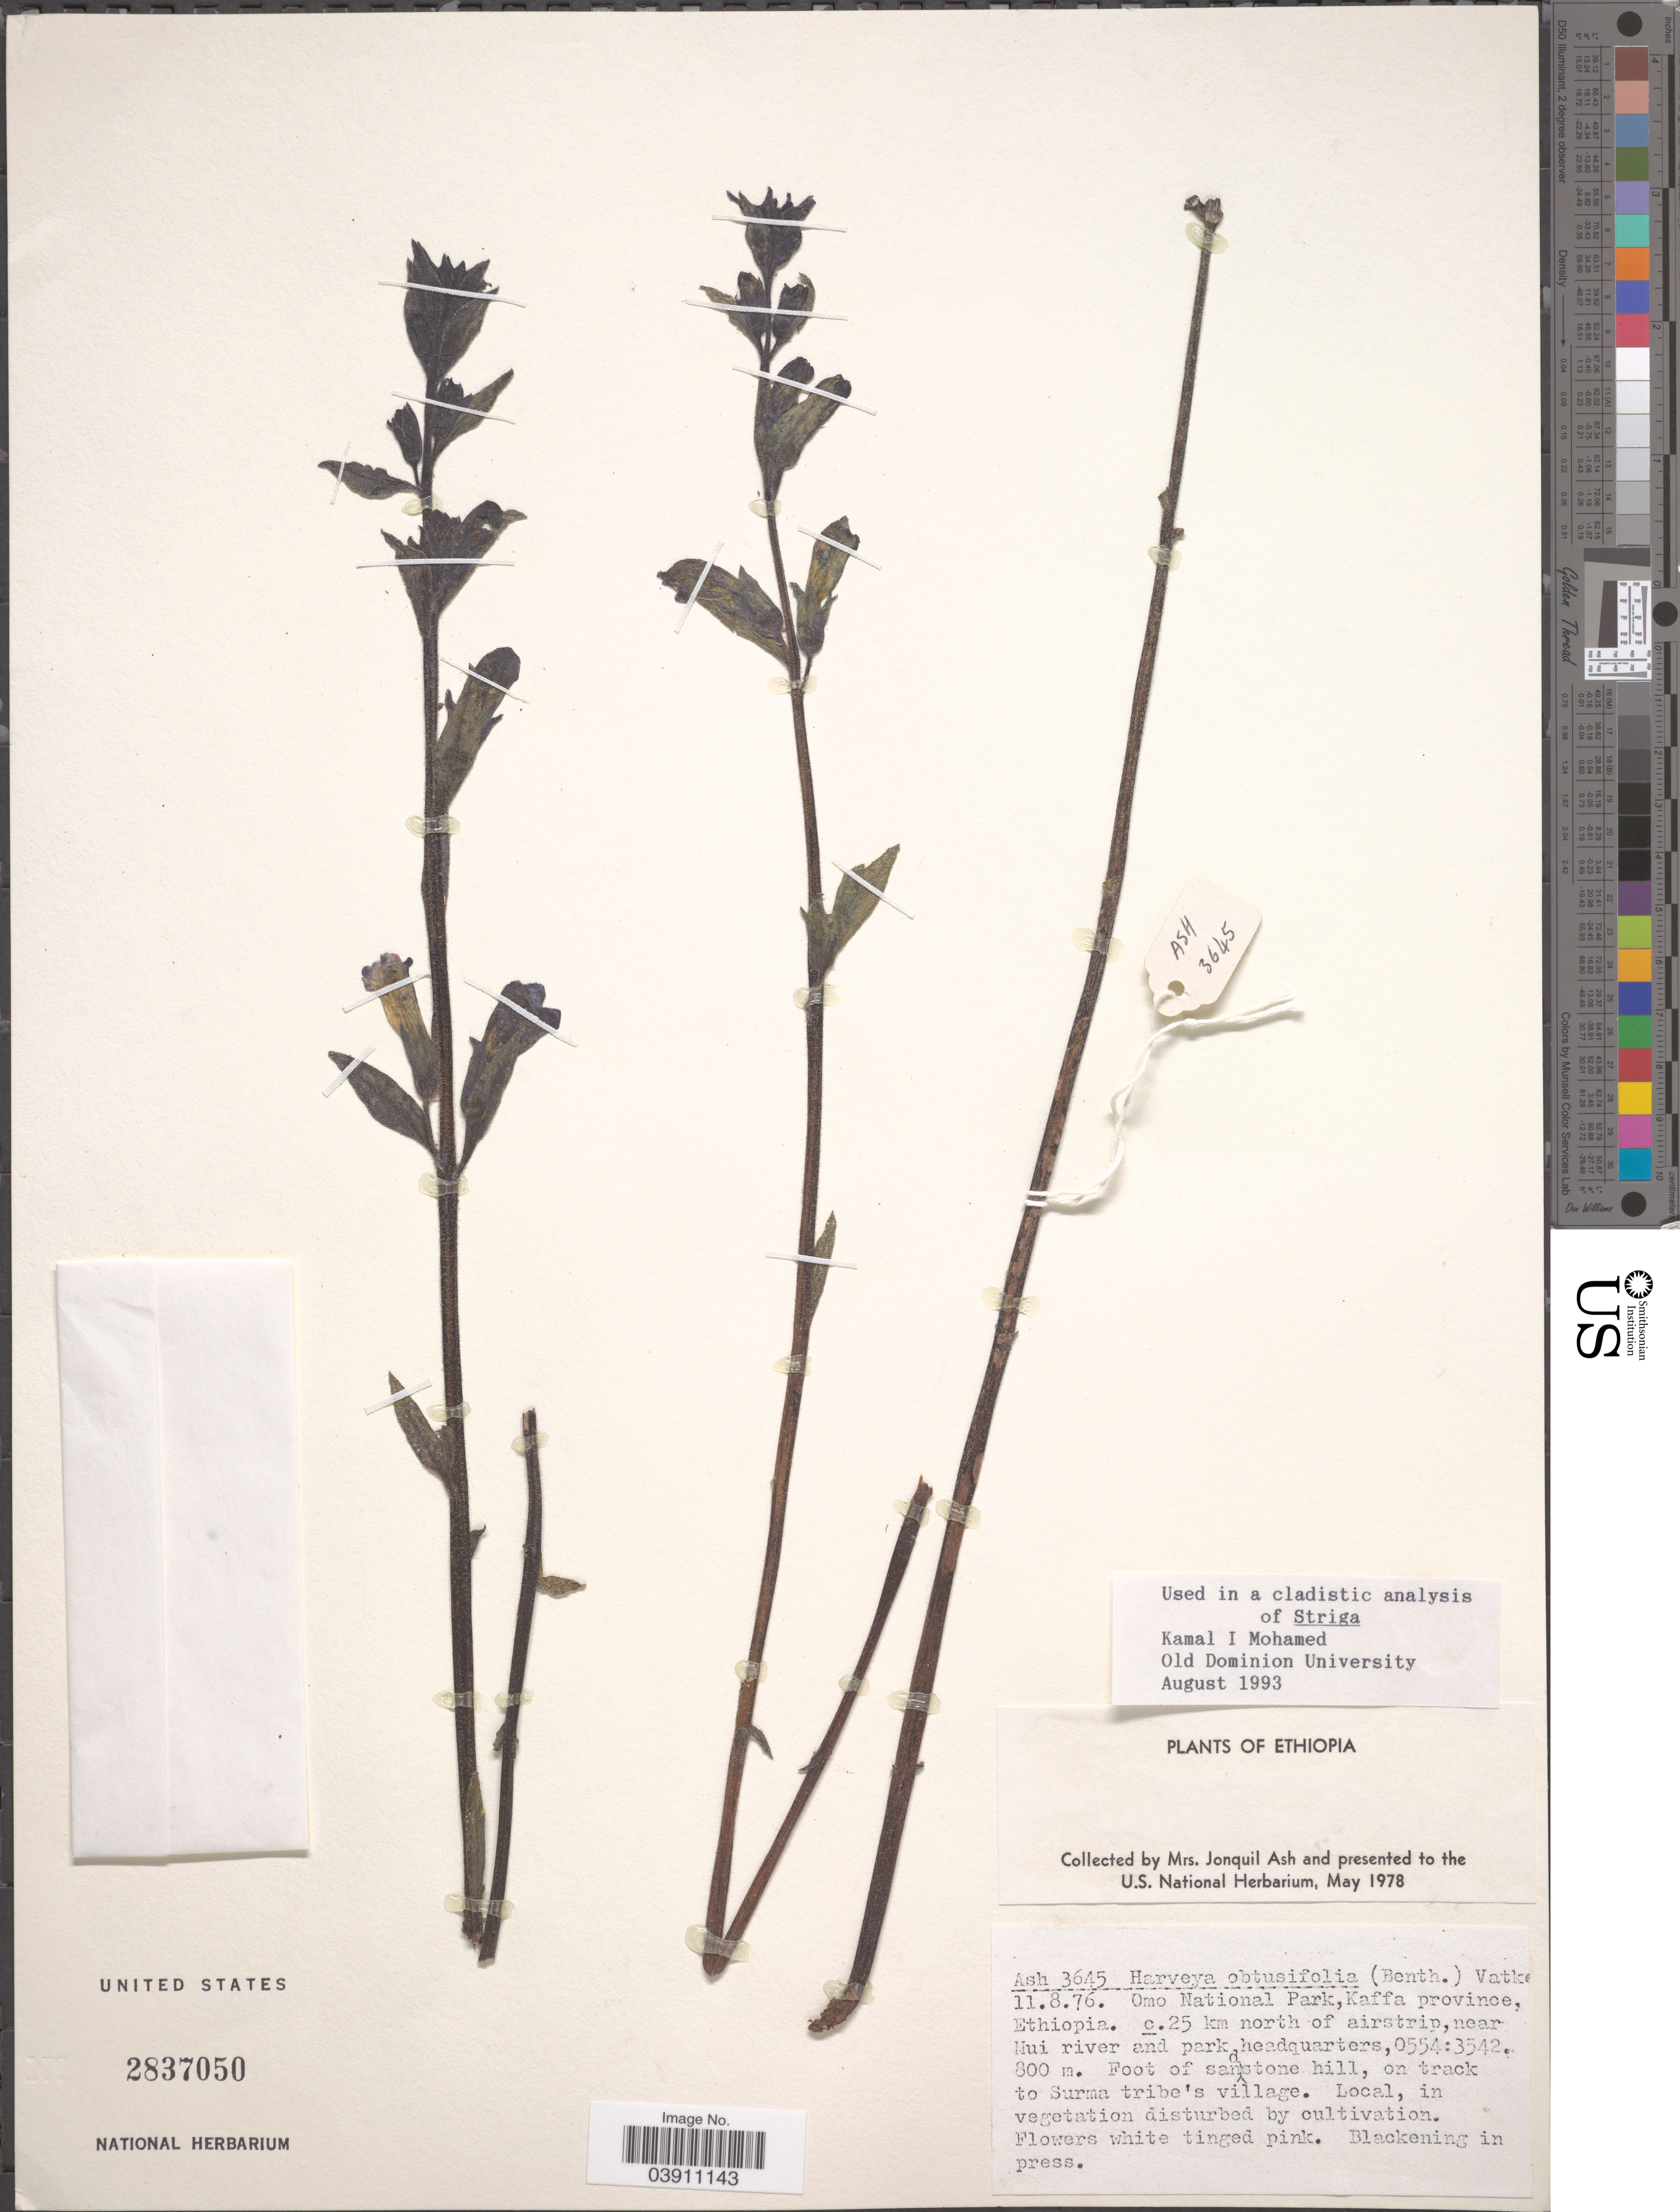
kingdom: Plantae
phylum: Tracheophyta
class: Magnoliopsida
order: Lamiales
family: Orobanchaceae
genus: Harveya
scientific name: Harveya obtusifolia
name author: (Benth.) Vatke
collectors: J. Ash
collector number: Ash 3645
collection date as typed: Transcribed d/m/y: 11/8/76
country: Ethiopia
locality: Omo National Park, Kaffa province. c.25 km north of airstrip, near Mui river and park headquarters. On track to Surma tribe's village.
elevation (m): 800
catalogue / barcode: US 2837050